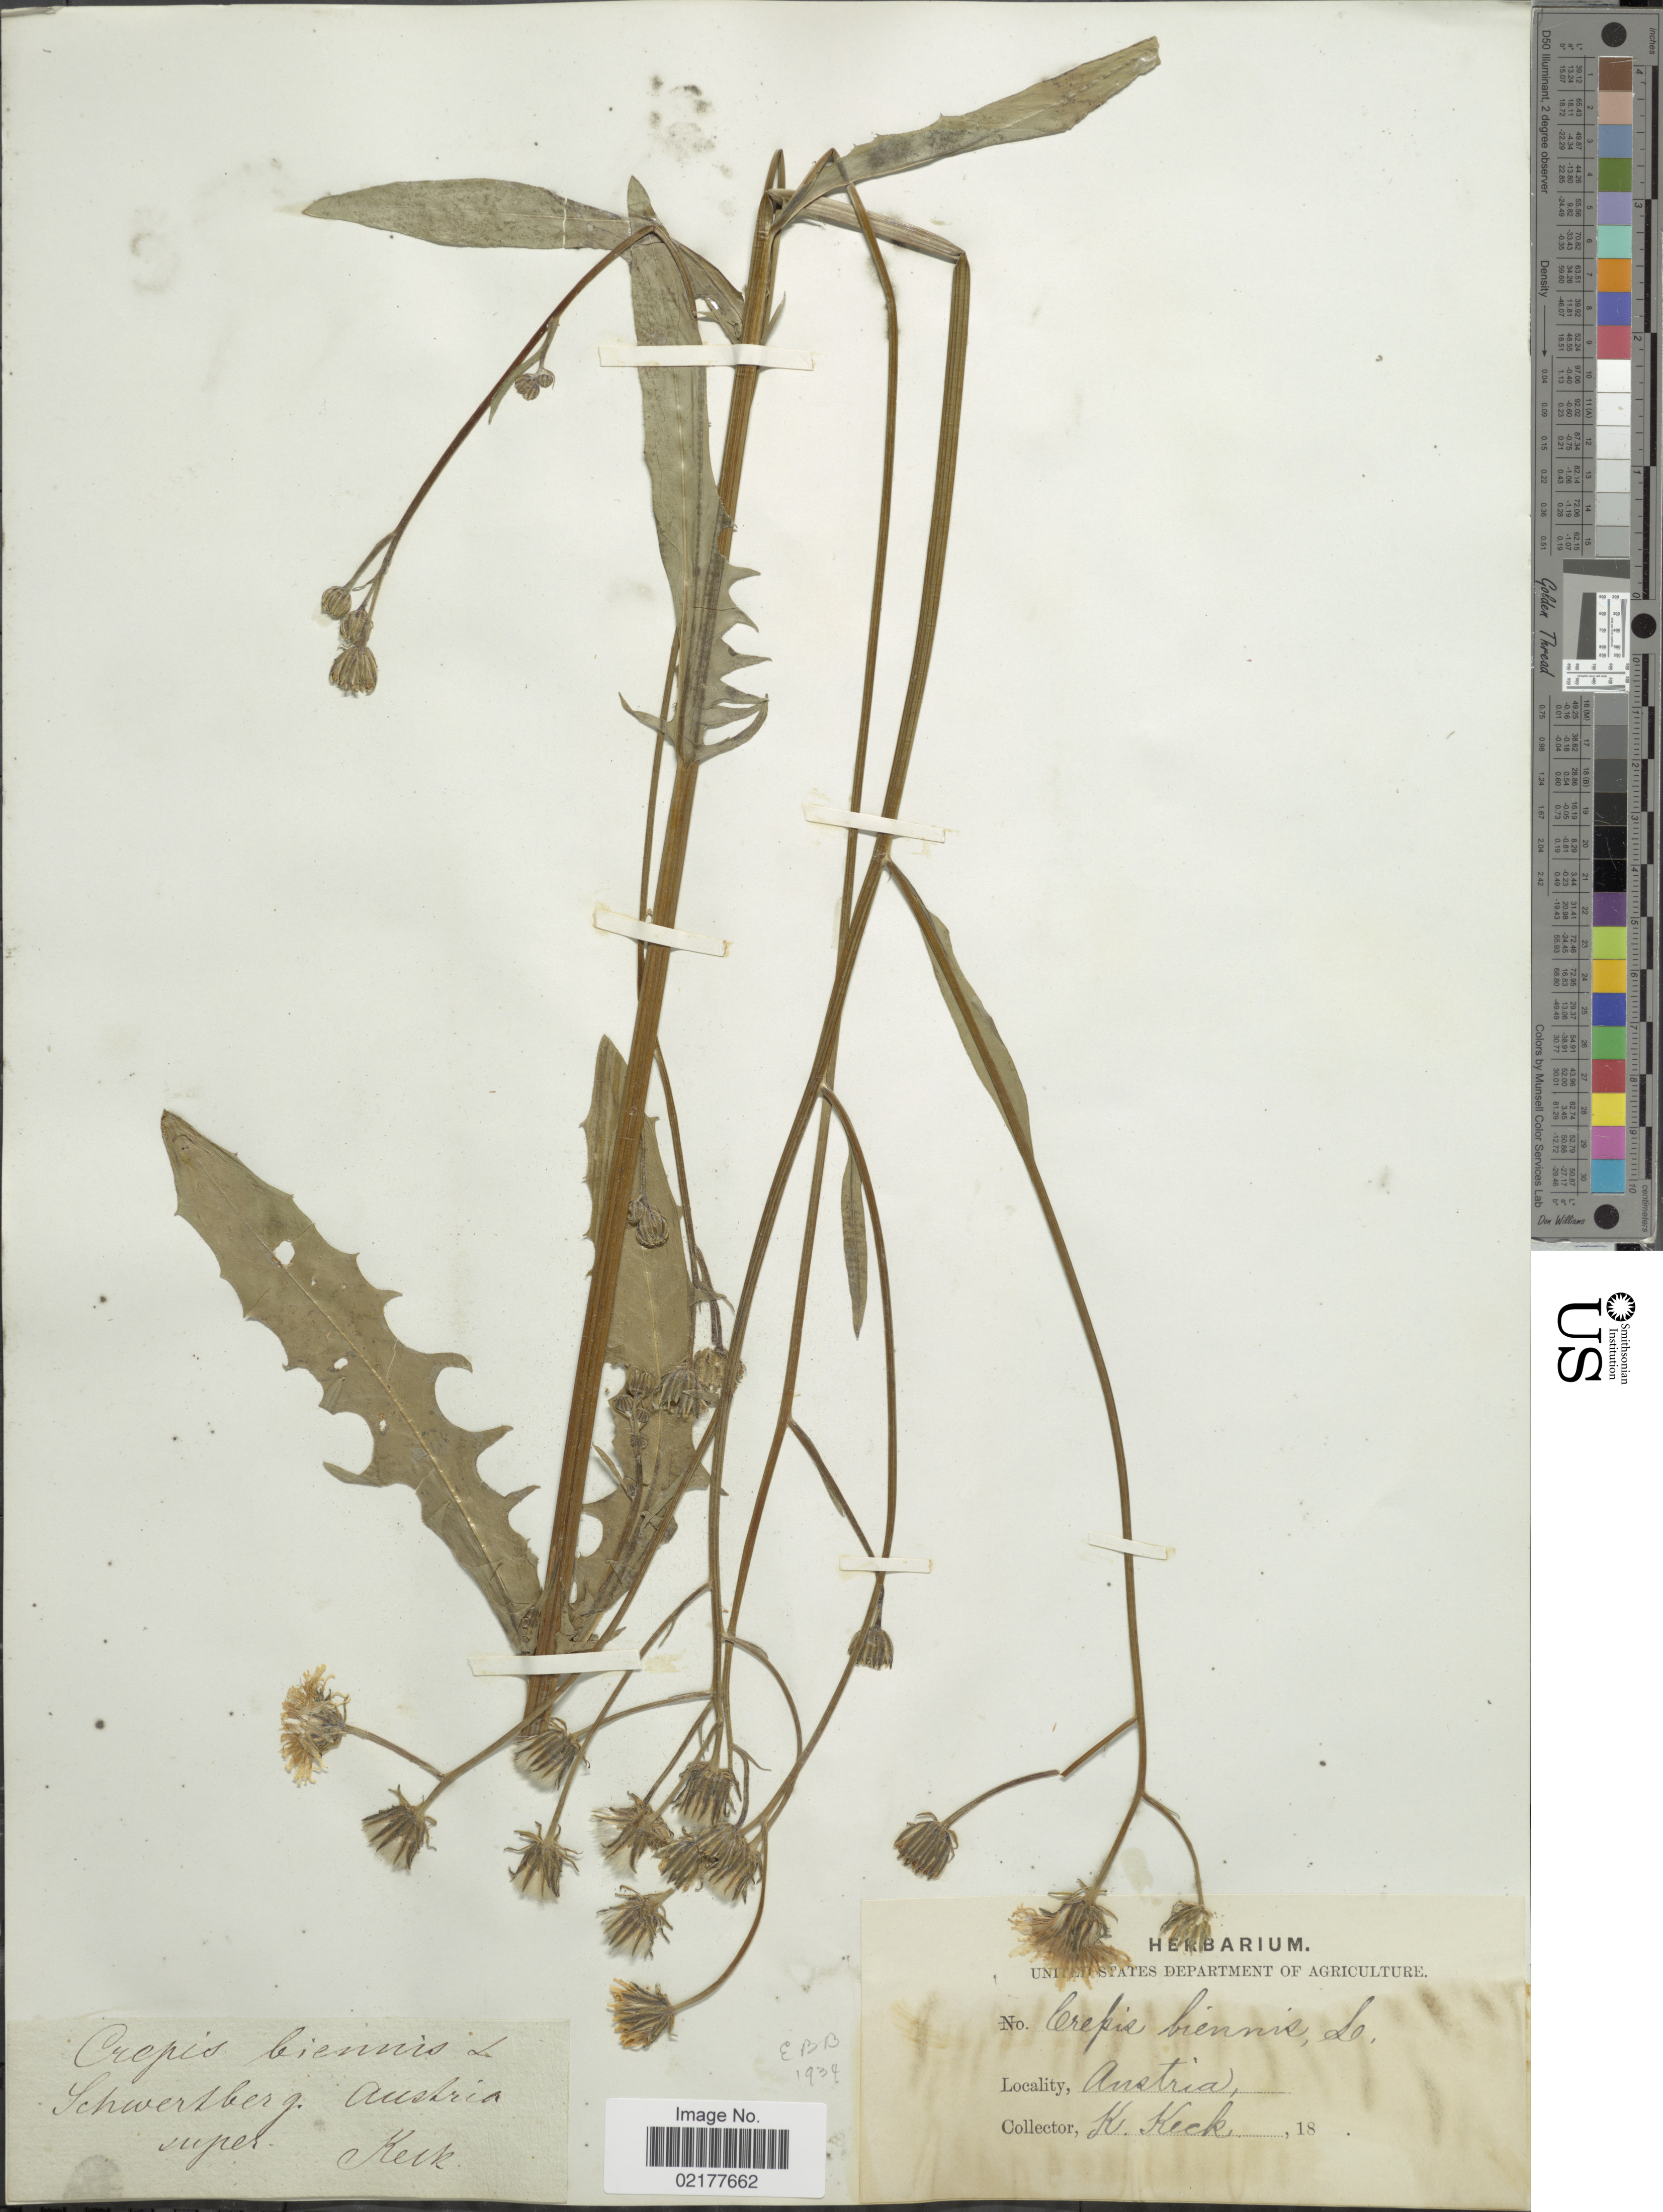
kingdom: Plantae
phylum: Tracheophyta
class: Magnoliopsida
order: Asterales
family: Asteraceae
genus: Crepis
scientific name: Crepis biennis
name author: L.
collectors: K. Keck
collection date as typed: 18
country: Austria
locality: Schwertberg [interpreted]